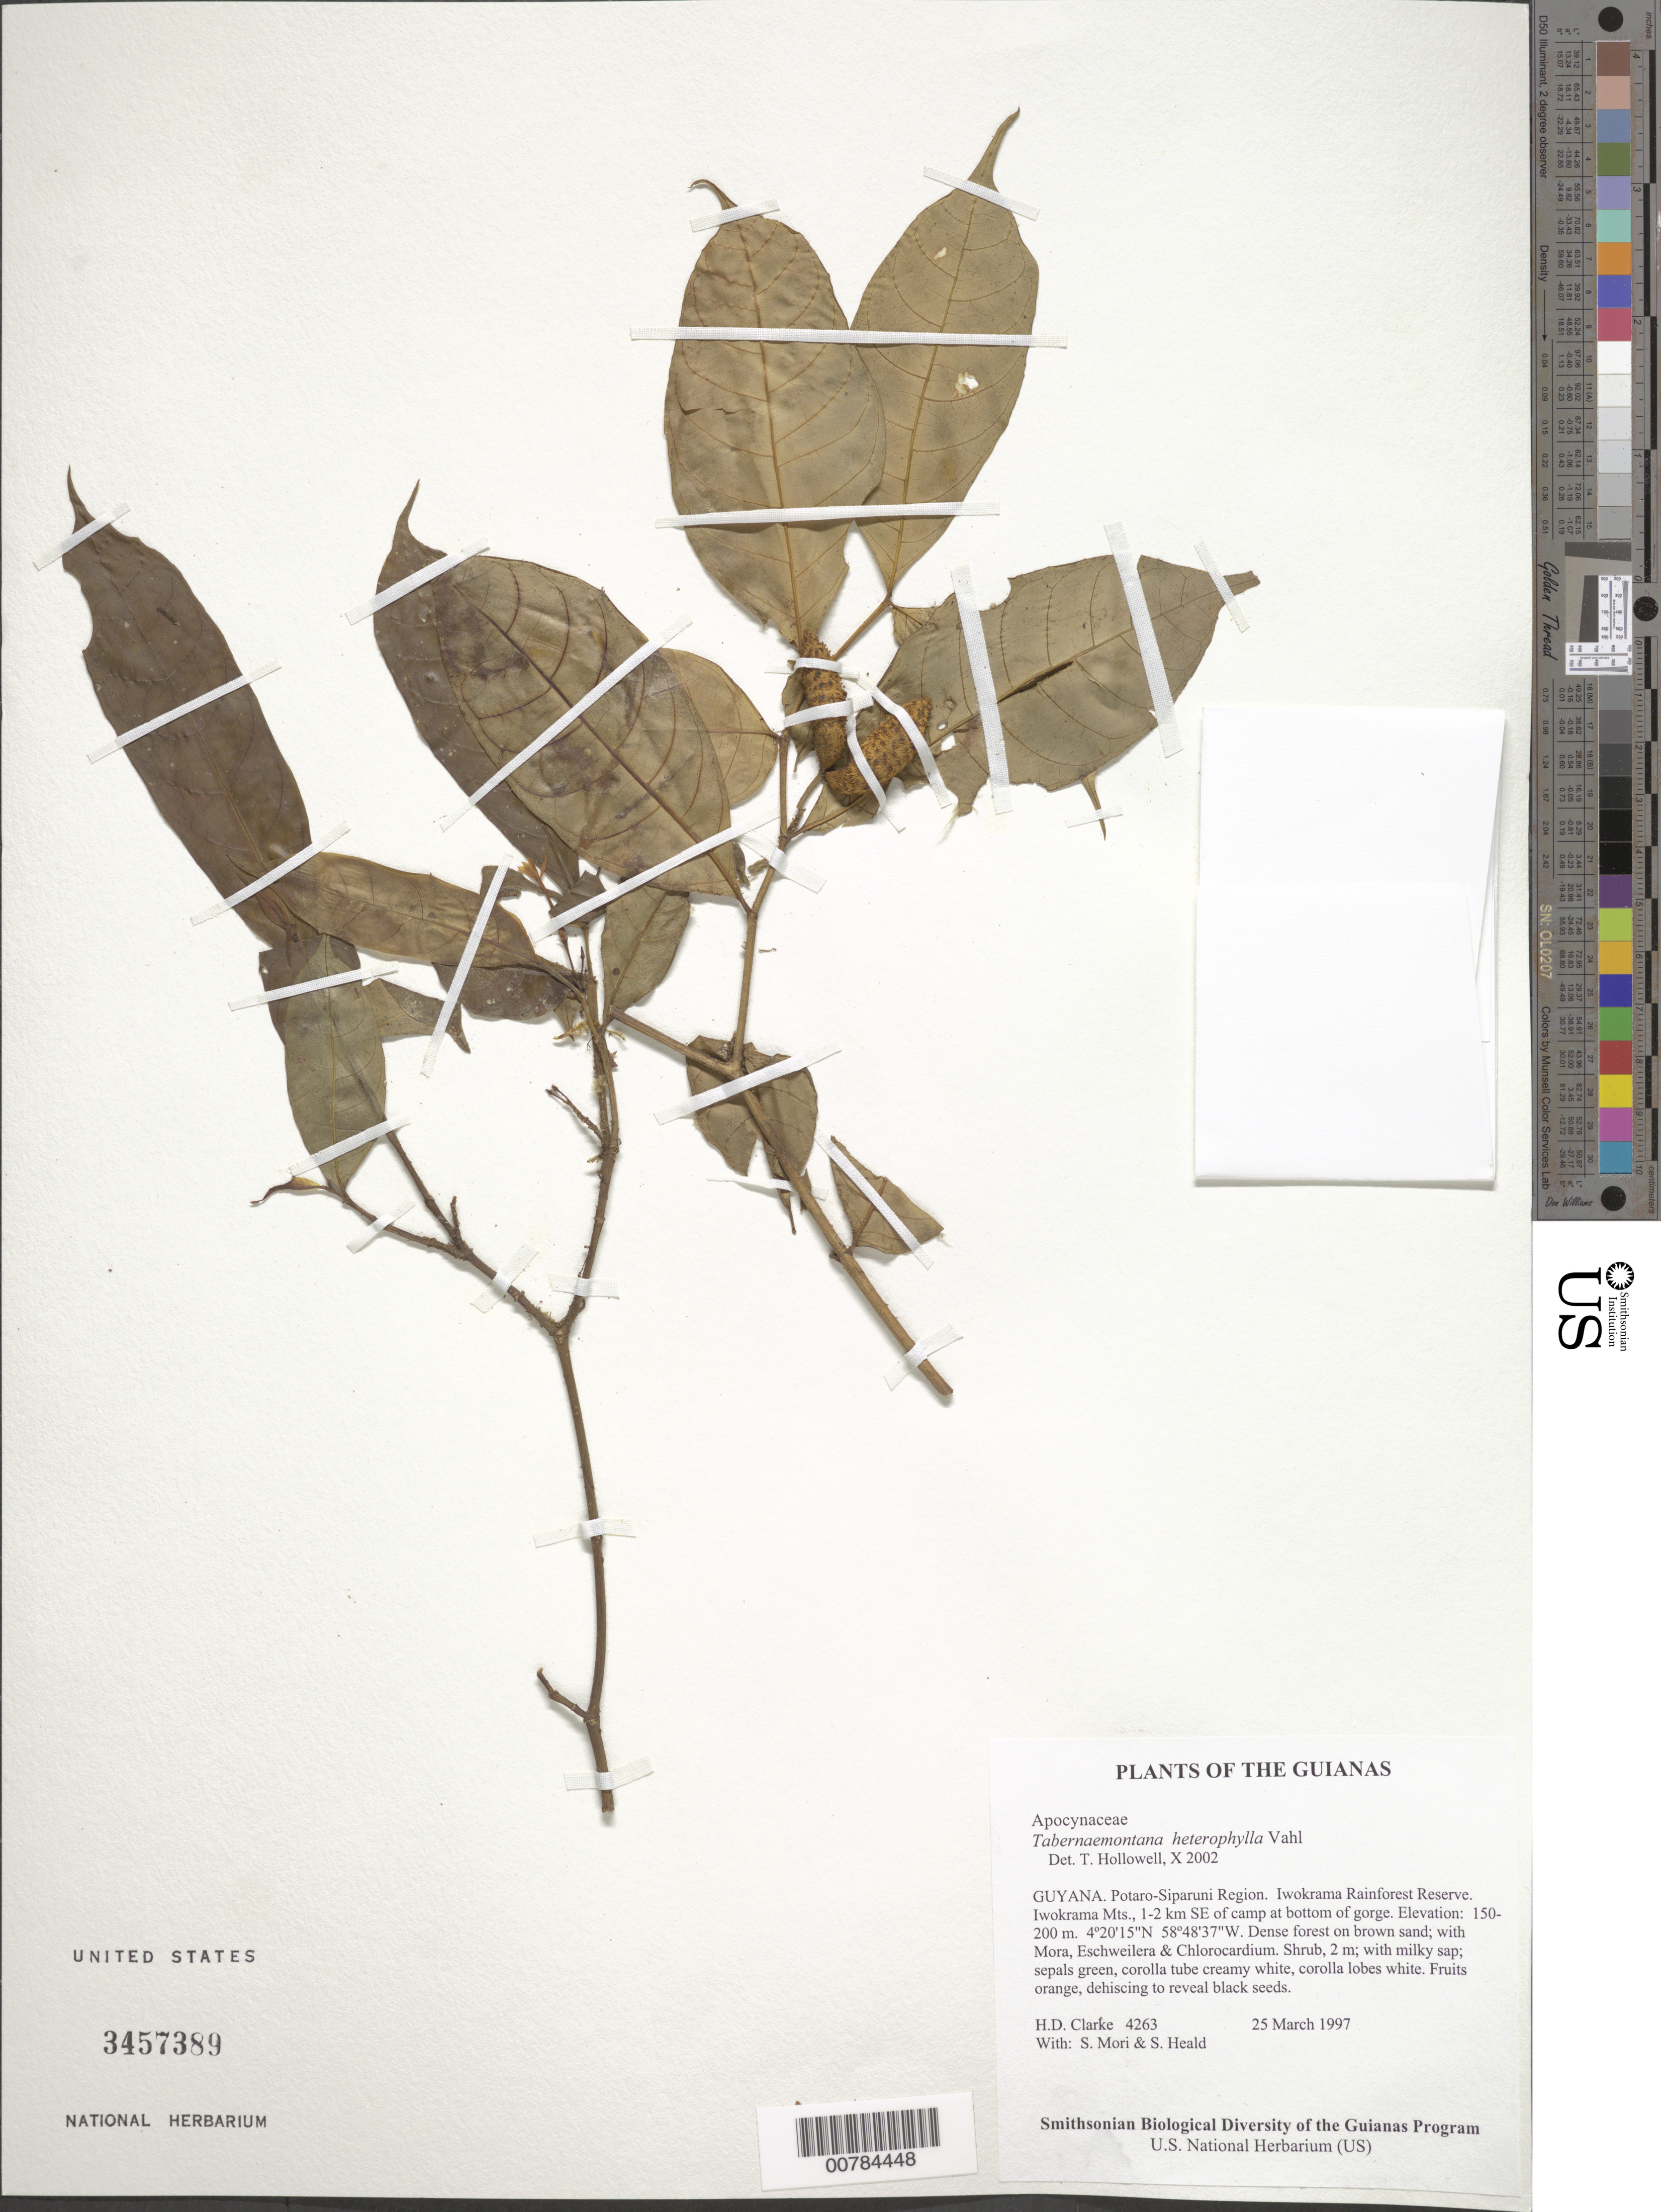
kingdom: Plantae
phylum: Tracheophyta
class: Magnoliopsida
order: Gentianales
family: Apocynaceae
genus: Tabernaemontana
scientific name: Tabernaemontana heterophylla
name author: Vahl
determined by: Hollowell, T. H., (BOT), Smithsonian Institution - National Museum of Natural History (UNITED STATES)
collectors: H. D. Clarke, S. Mori & S. Heald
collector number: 4263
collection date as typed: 25 March 1997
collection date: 1997-03-25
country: Guyana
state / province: Potaro-Siparuni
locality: Iwokrama Rainforest Reserve. Iwokrama Mts., 1-2 km SE of camp at bottom of gorge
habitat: Dense forest on brown sand; with Mora, Eschweilera & Chlorocardium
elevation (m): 150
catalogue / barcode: US 3457389